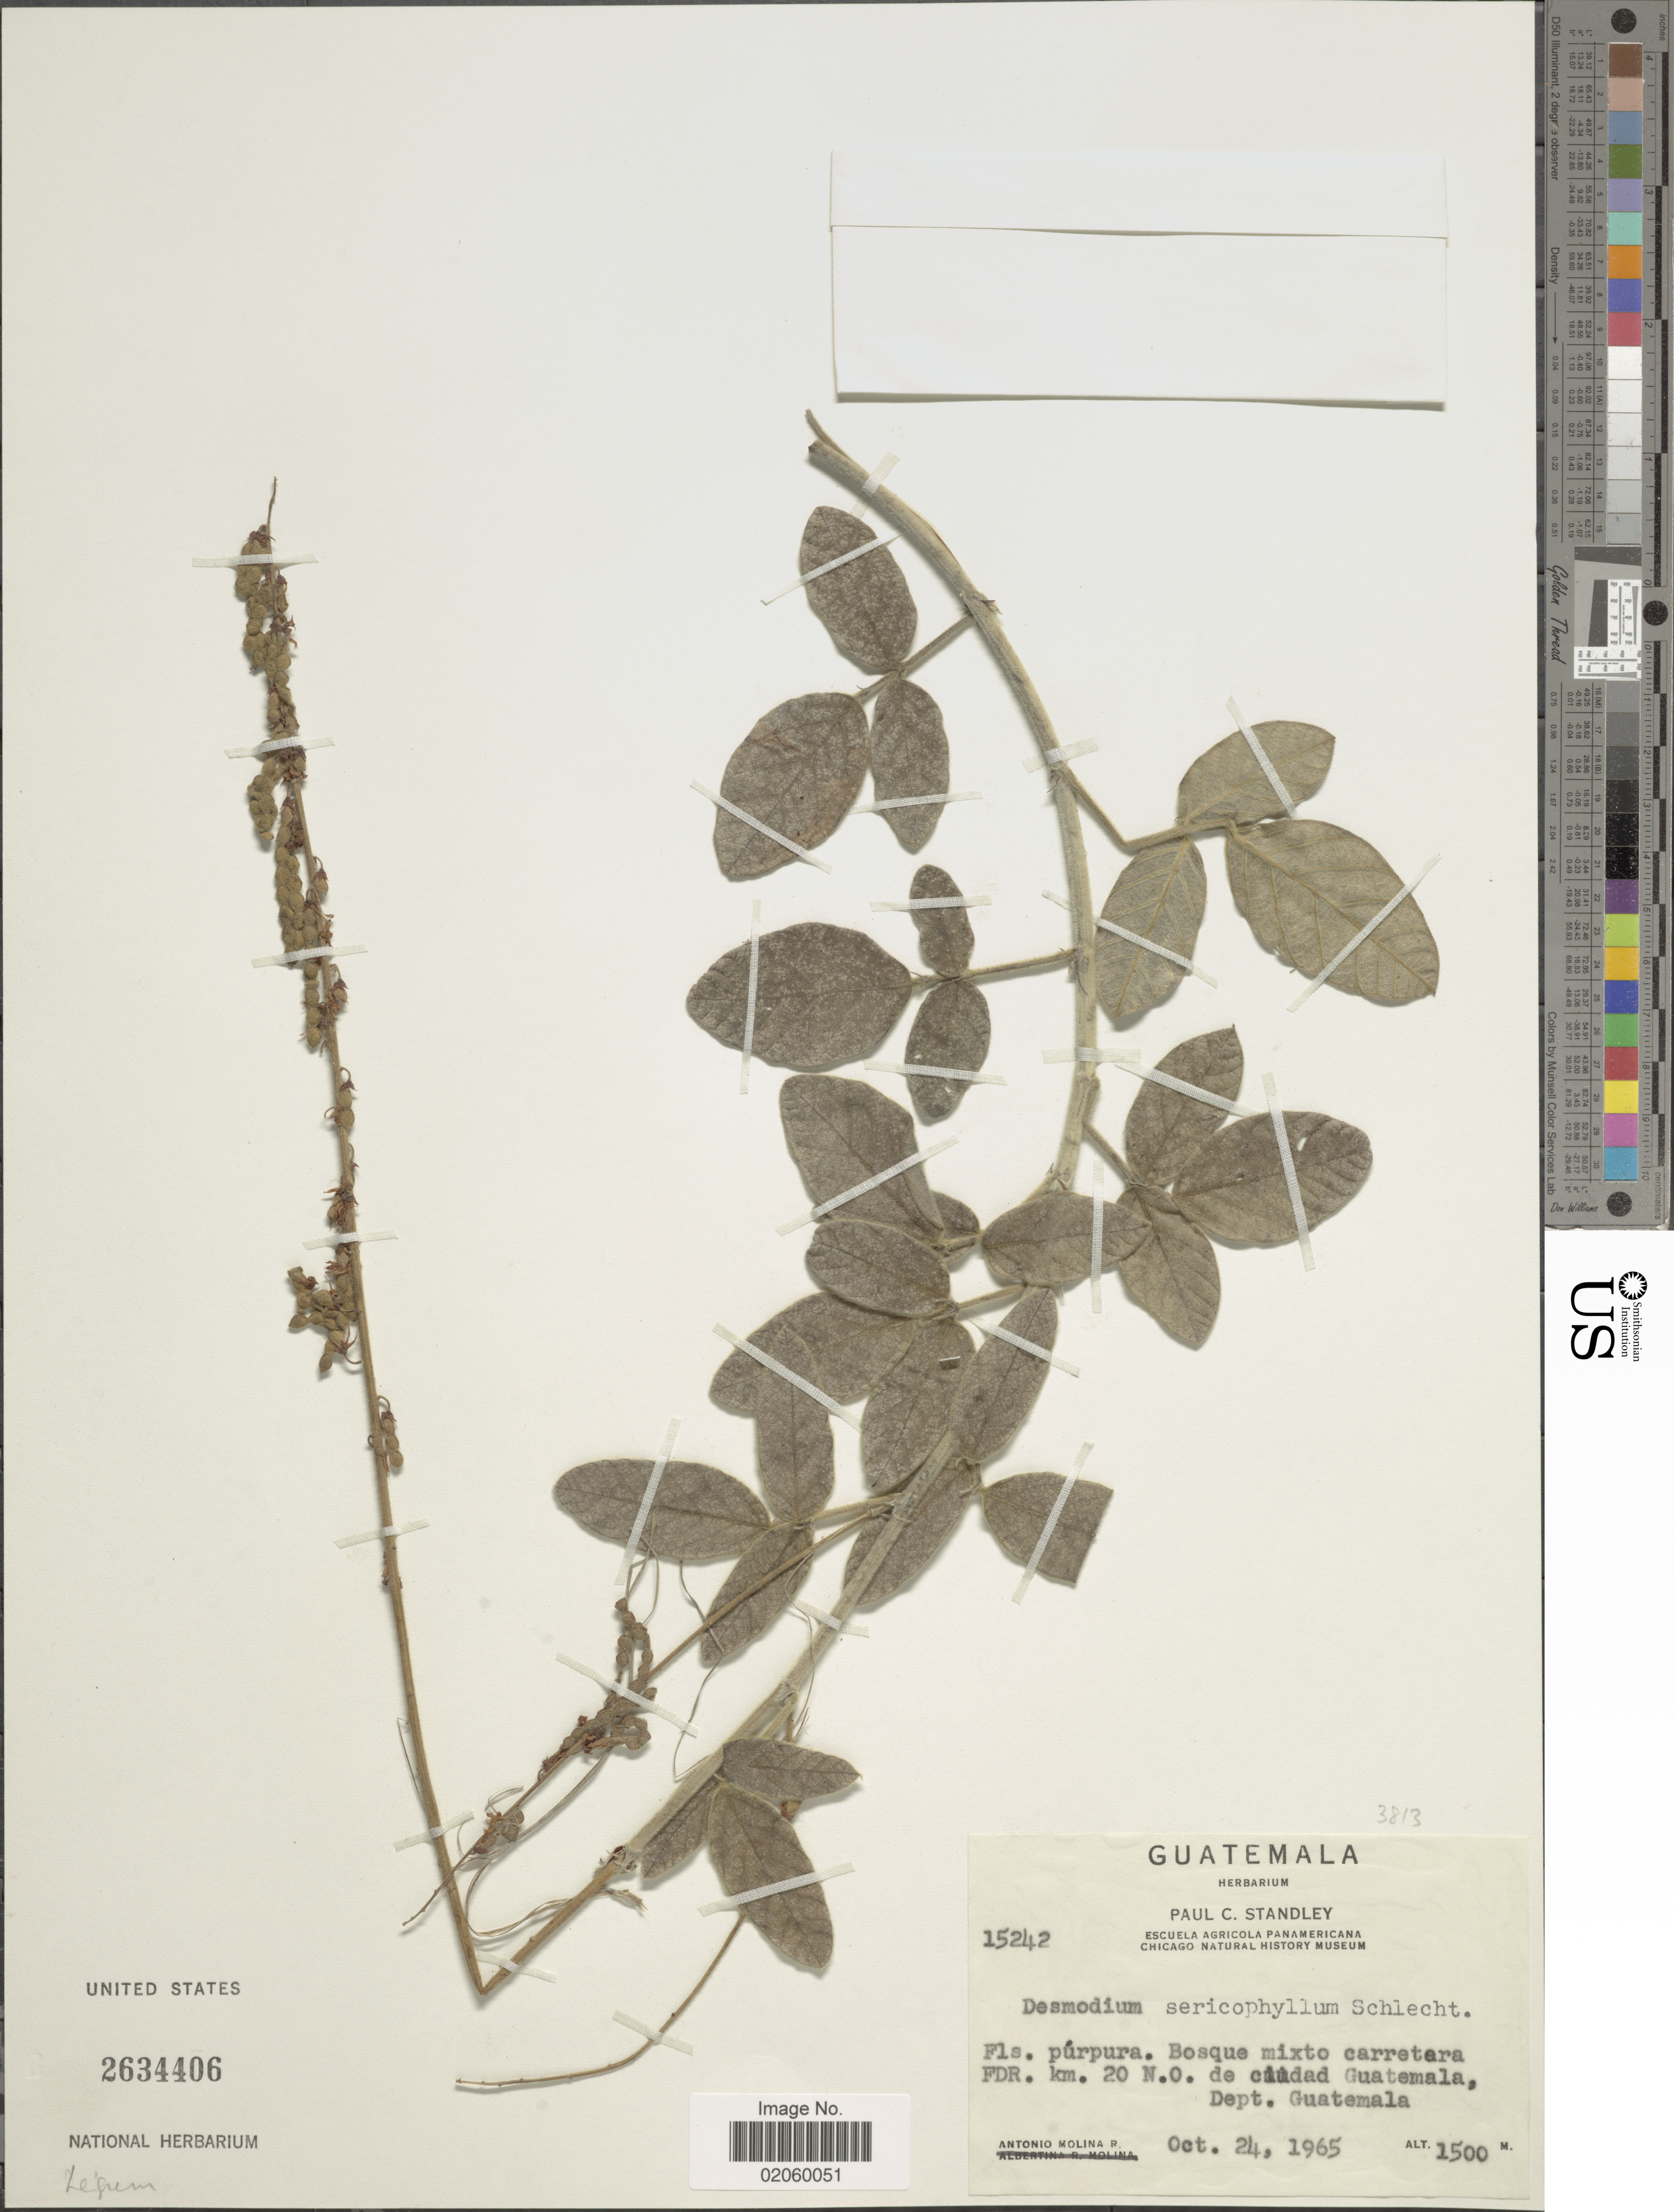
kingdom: Plantae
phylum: Tracheophyta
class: Magnoliopsida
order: Fabales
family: Fabaceae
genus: Desmodium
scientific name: Desmodium sericophyllum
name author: Schltdl.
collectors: A. Molina R.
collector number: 15242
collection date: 1965-10-24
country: Guatemala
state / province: Guatemala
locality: Carretera FDR. km. 20 N.O. de cuidad Guatemala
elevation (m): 1500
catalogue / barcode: US 2634406